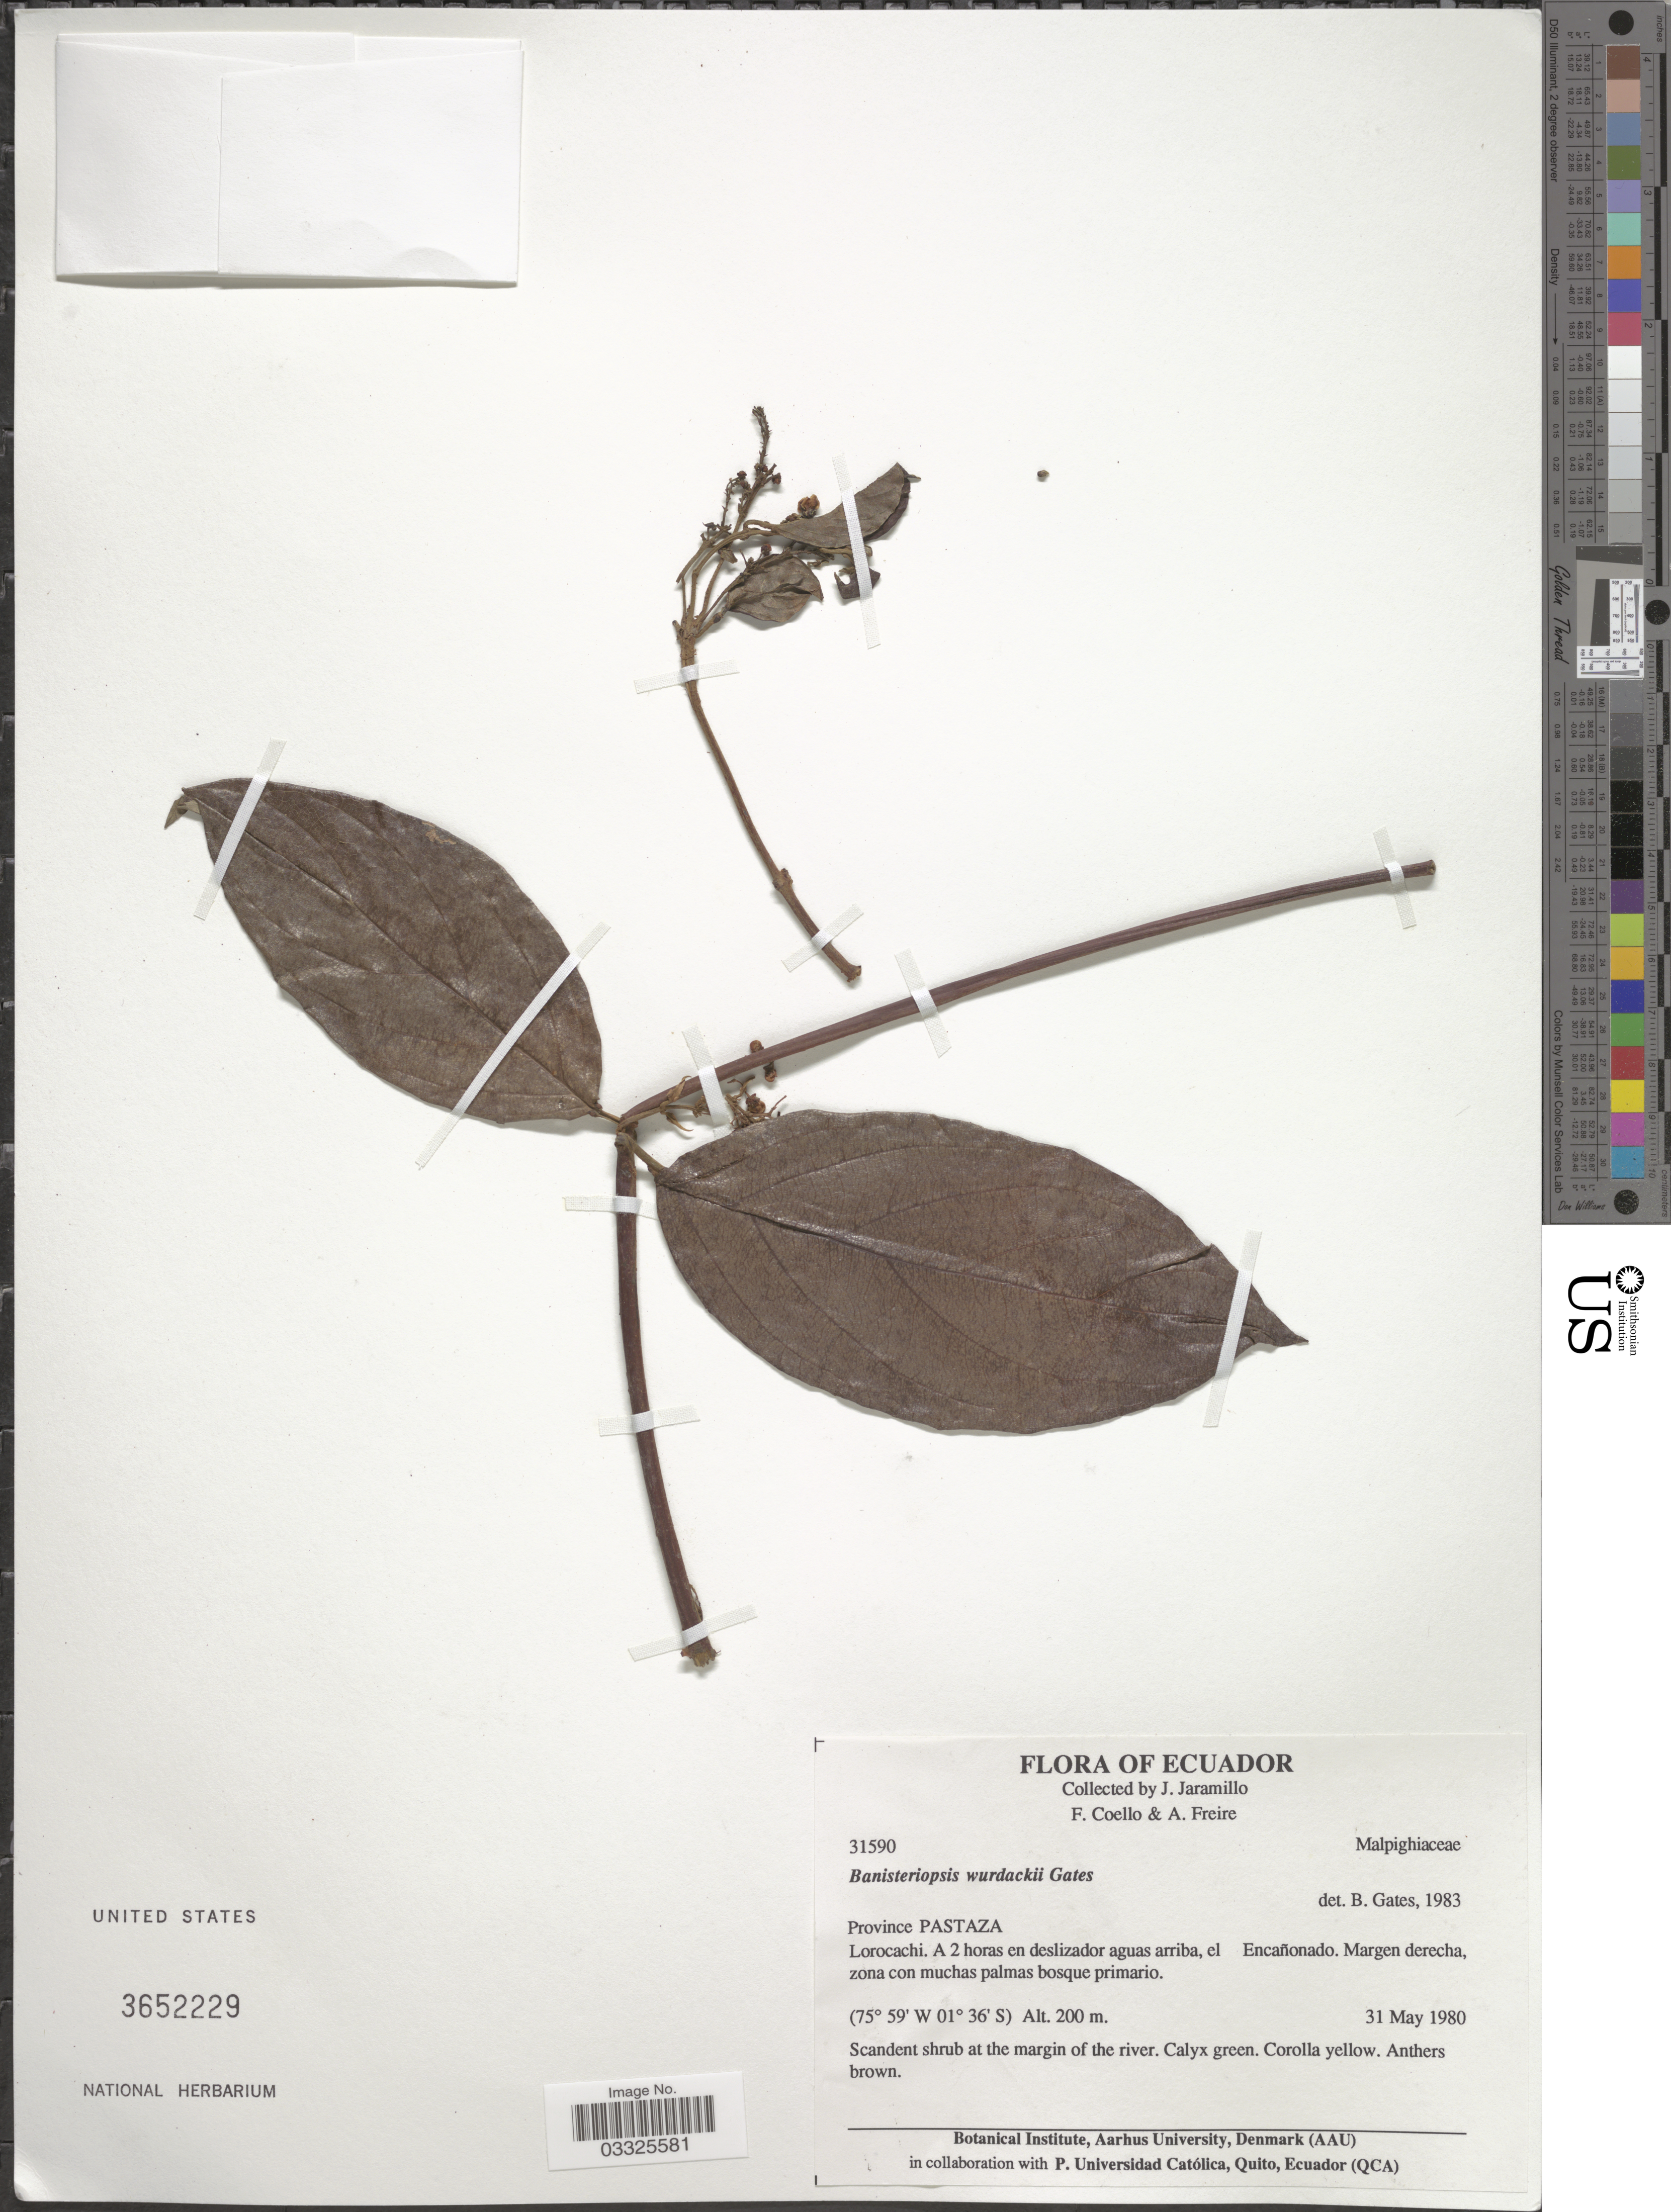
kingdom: Plantae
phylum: Tracheophyta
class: Magnoliopsida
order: Malpighiales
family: Malpighiaceae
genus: Bronwenia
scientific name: Bronwenia wurdackii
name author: (B. Gates) W.R. Anderson & C. Davis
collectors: J. Jaramillo, F. Coello & A. Freire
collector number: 31590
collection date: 1980-05-31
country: Ecuador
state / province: Pastaza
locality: Lorocachi. A 2 horas en deslizador aguas arriba, el Encañonado.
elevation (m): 200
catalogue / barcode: US 3652229